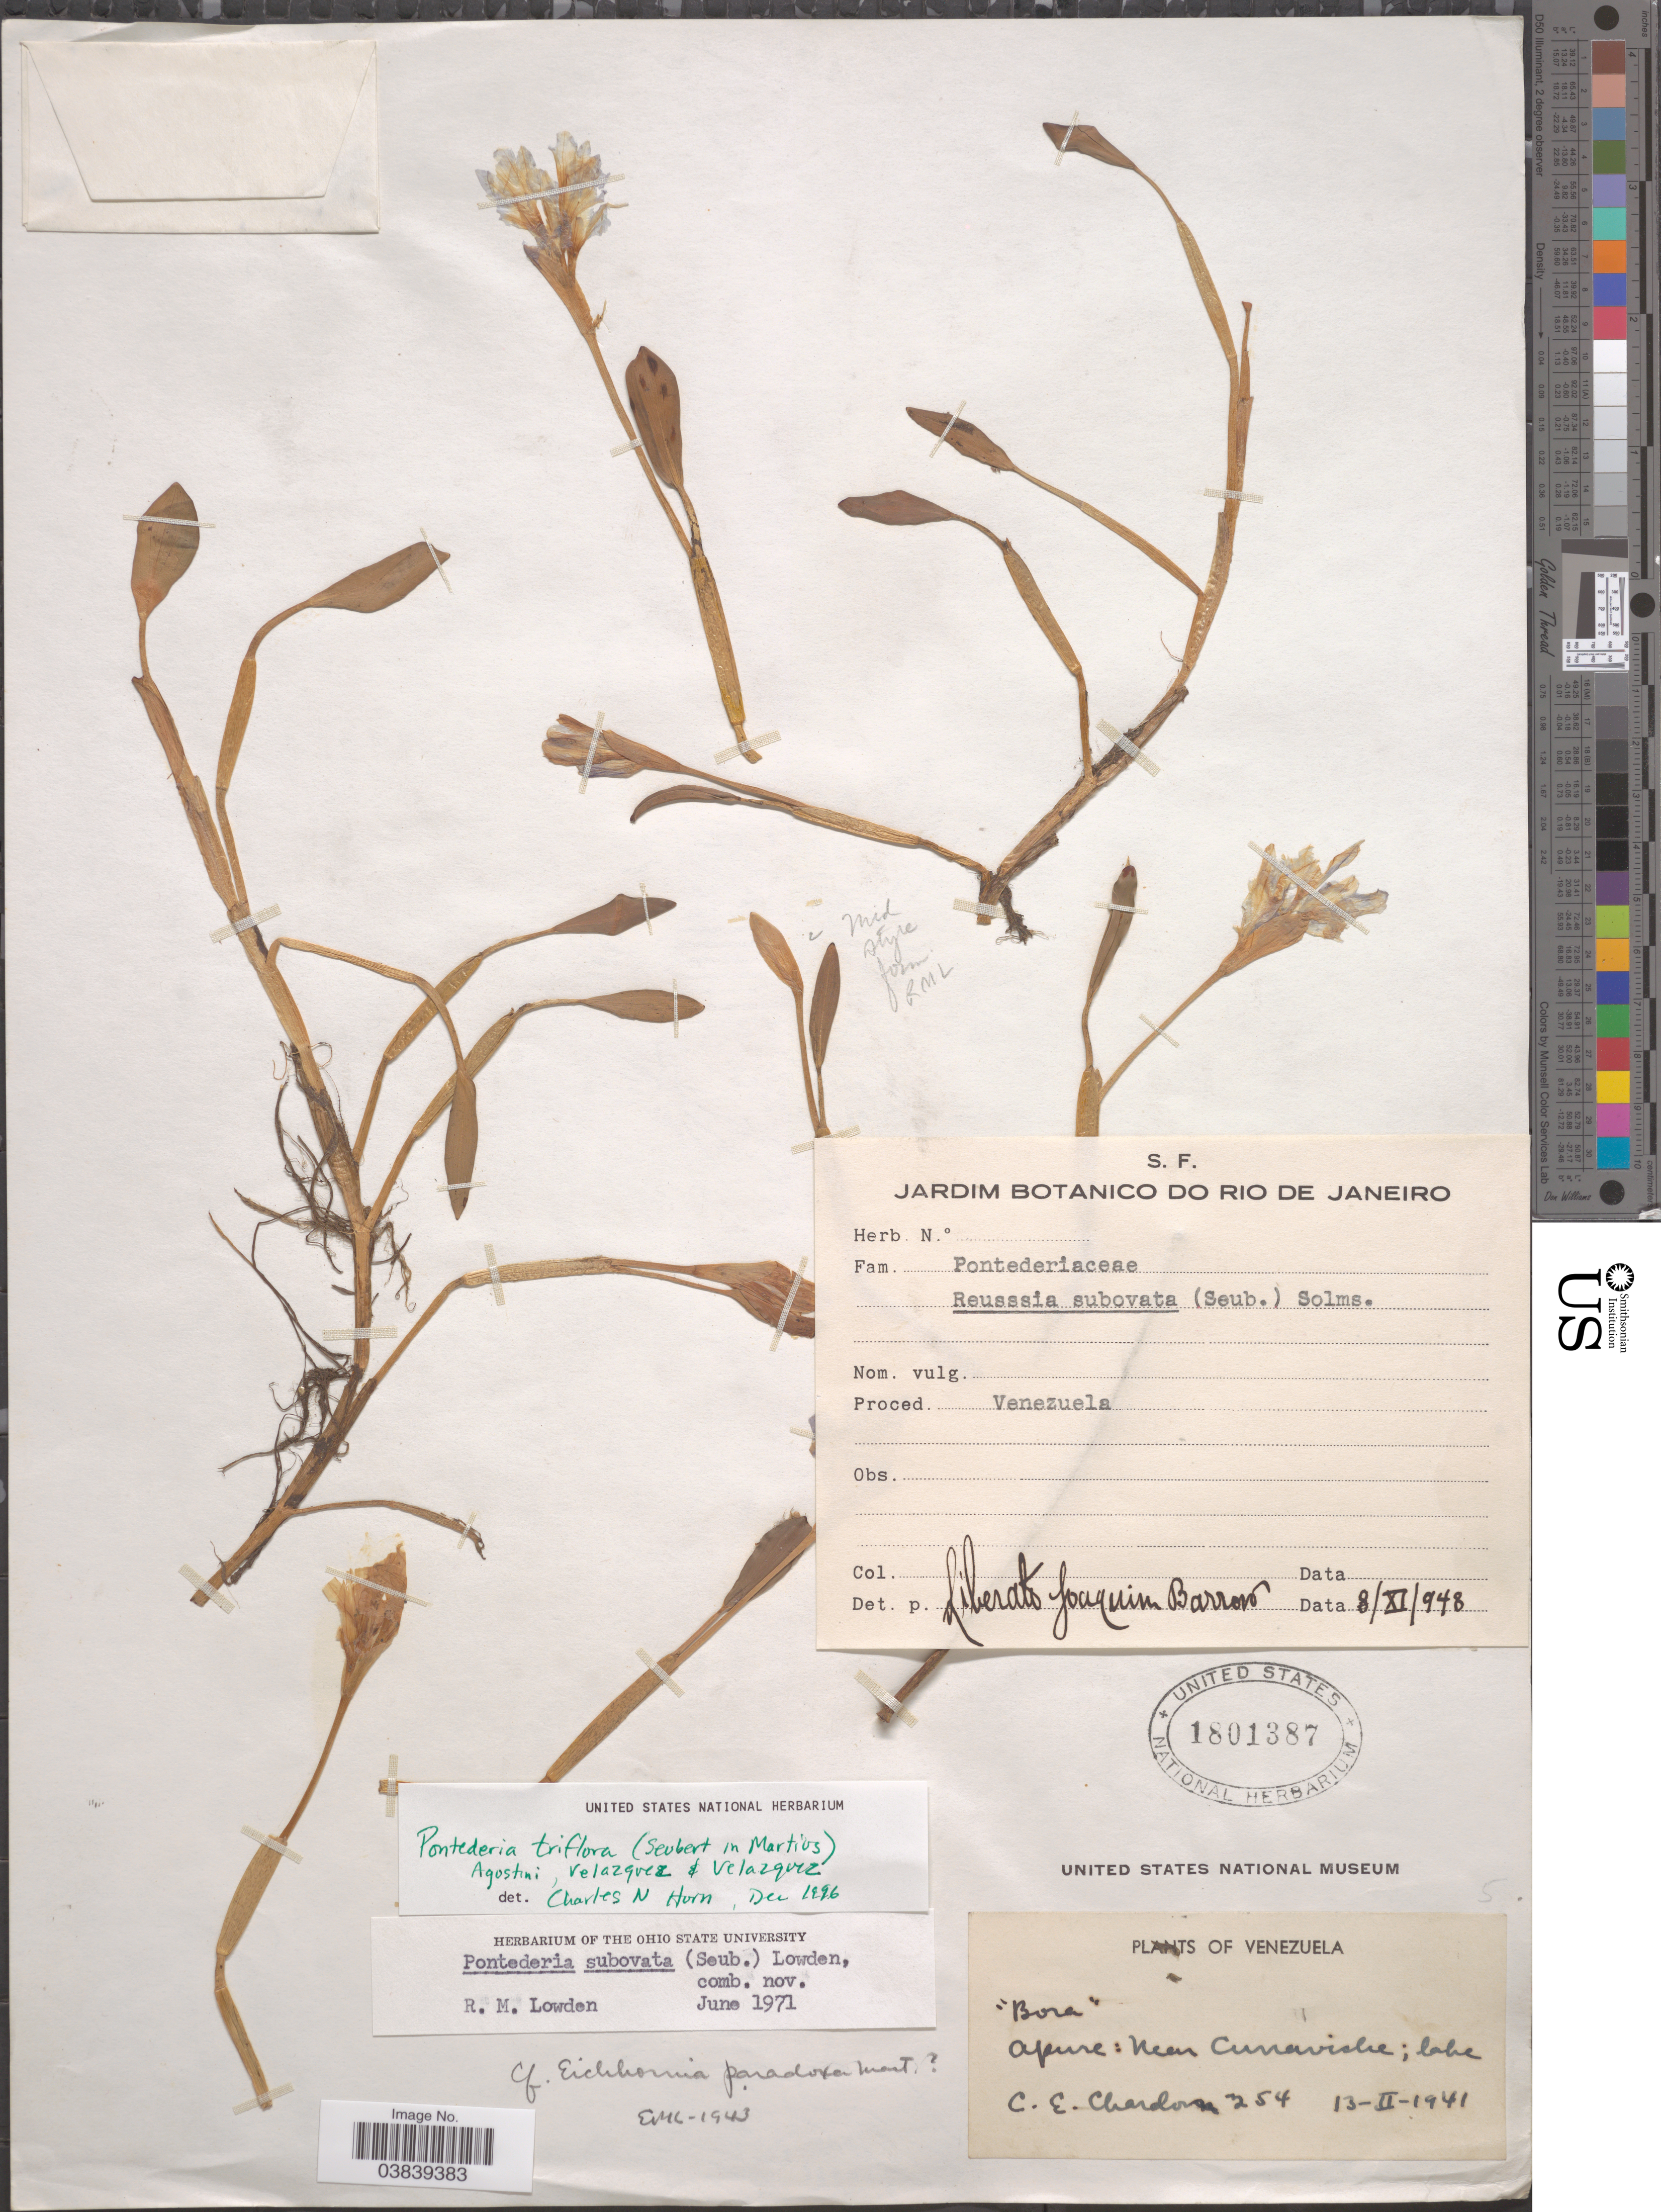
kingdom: Plantae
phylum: Tracheophyta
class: Liliopsida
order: Commelinales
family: Pontederiaceae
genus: Pontederia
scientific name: Pontederia triflora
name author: (Endl. ex Seub.) G. Agostini et al.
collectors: C. E. Chardón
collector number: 254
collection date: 1941-02-13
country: Venezuela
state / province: Apure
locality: Near Cunaviche.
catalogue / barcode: US 1801387